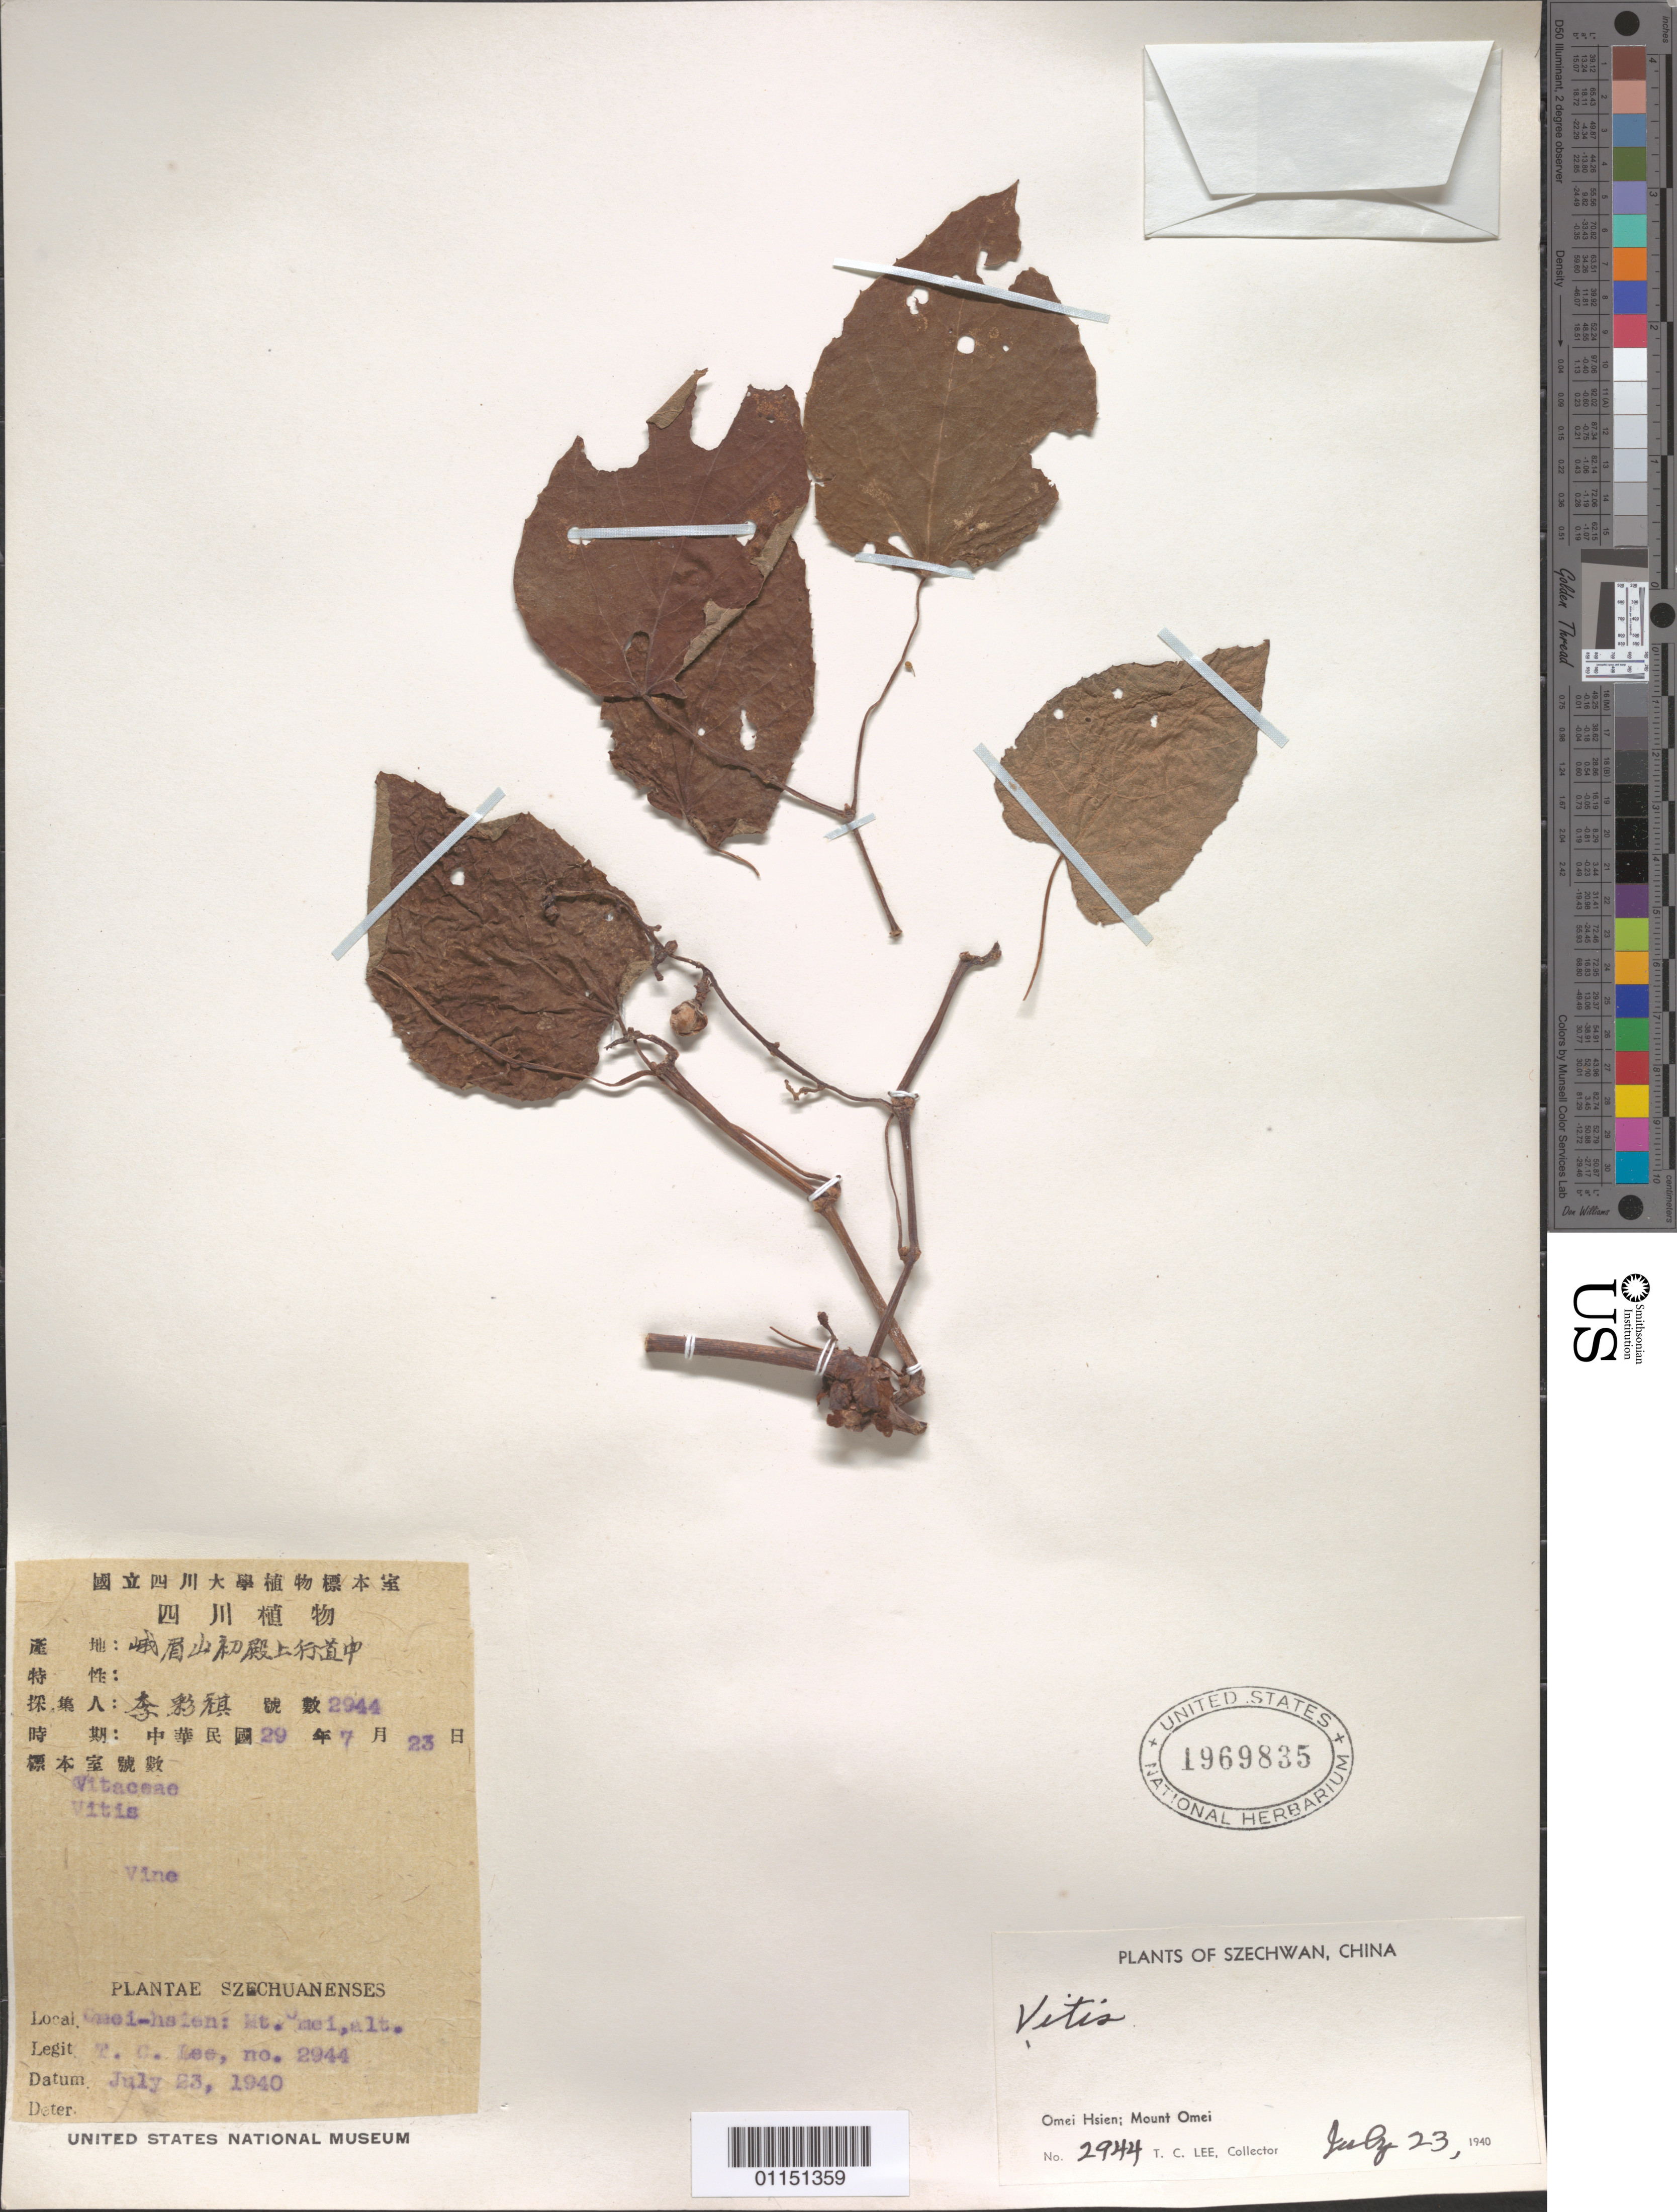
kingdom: Plantae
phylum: Tracheophyta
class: Magnoliopsida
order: Vitales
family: Vitaceae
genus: Vitis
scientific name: Vitis sp.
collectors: T. Lee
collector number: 2944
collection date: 1940-07-23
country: China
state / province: Sichuan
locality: Omei Hsien; Mt Omei.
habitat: Vine.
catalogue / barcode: US 1969835